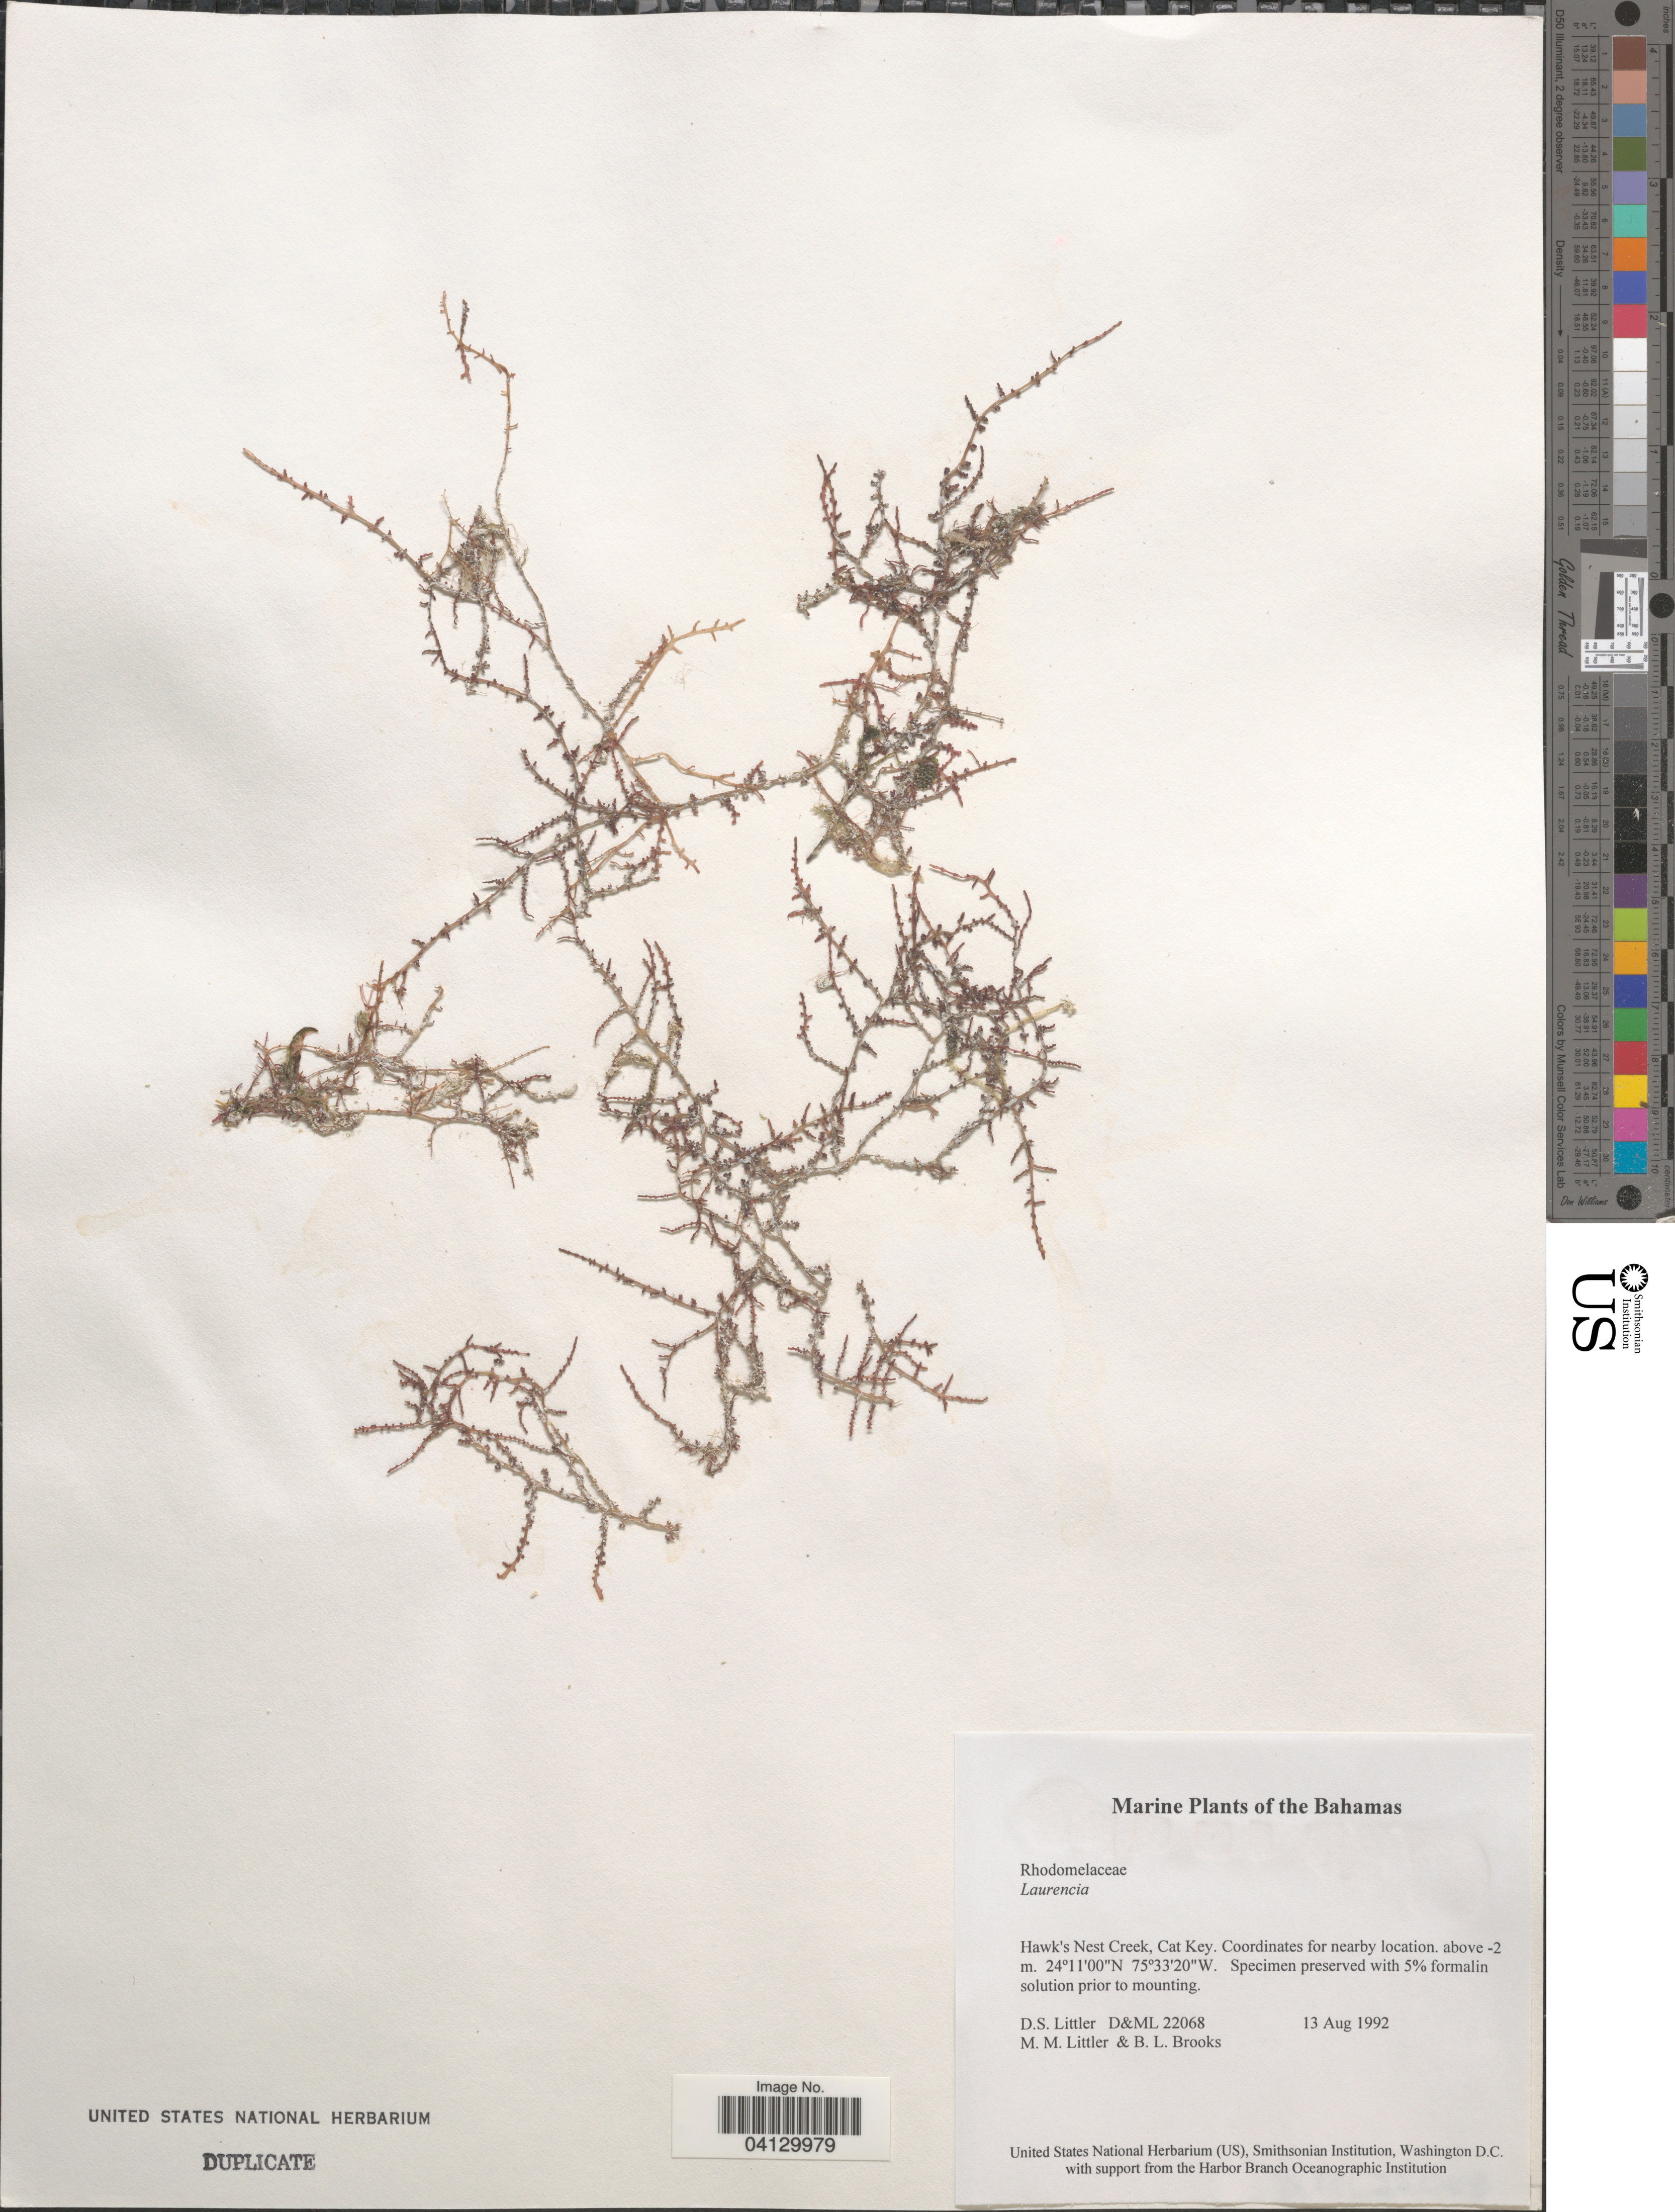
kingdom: Plantae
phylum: Rhodophyta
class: Florideophyceae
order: Ceramiales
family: Rhodomelaceae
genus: Laurencia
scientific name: Laurencia sp.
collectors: D. S. Littler & B. Brooks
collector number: D&ML22068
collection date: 1992-08-13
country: Bahamas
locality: Hawk's Nest Creek, Cat Key. Coordinates for nearby location.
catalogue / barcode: US 328773